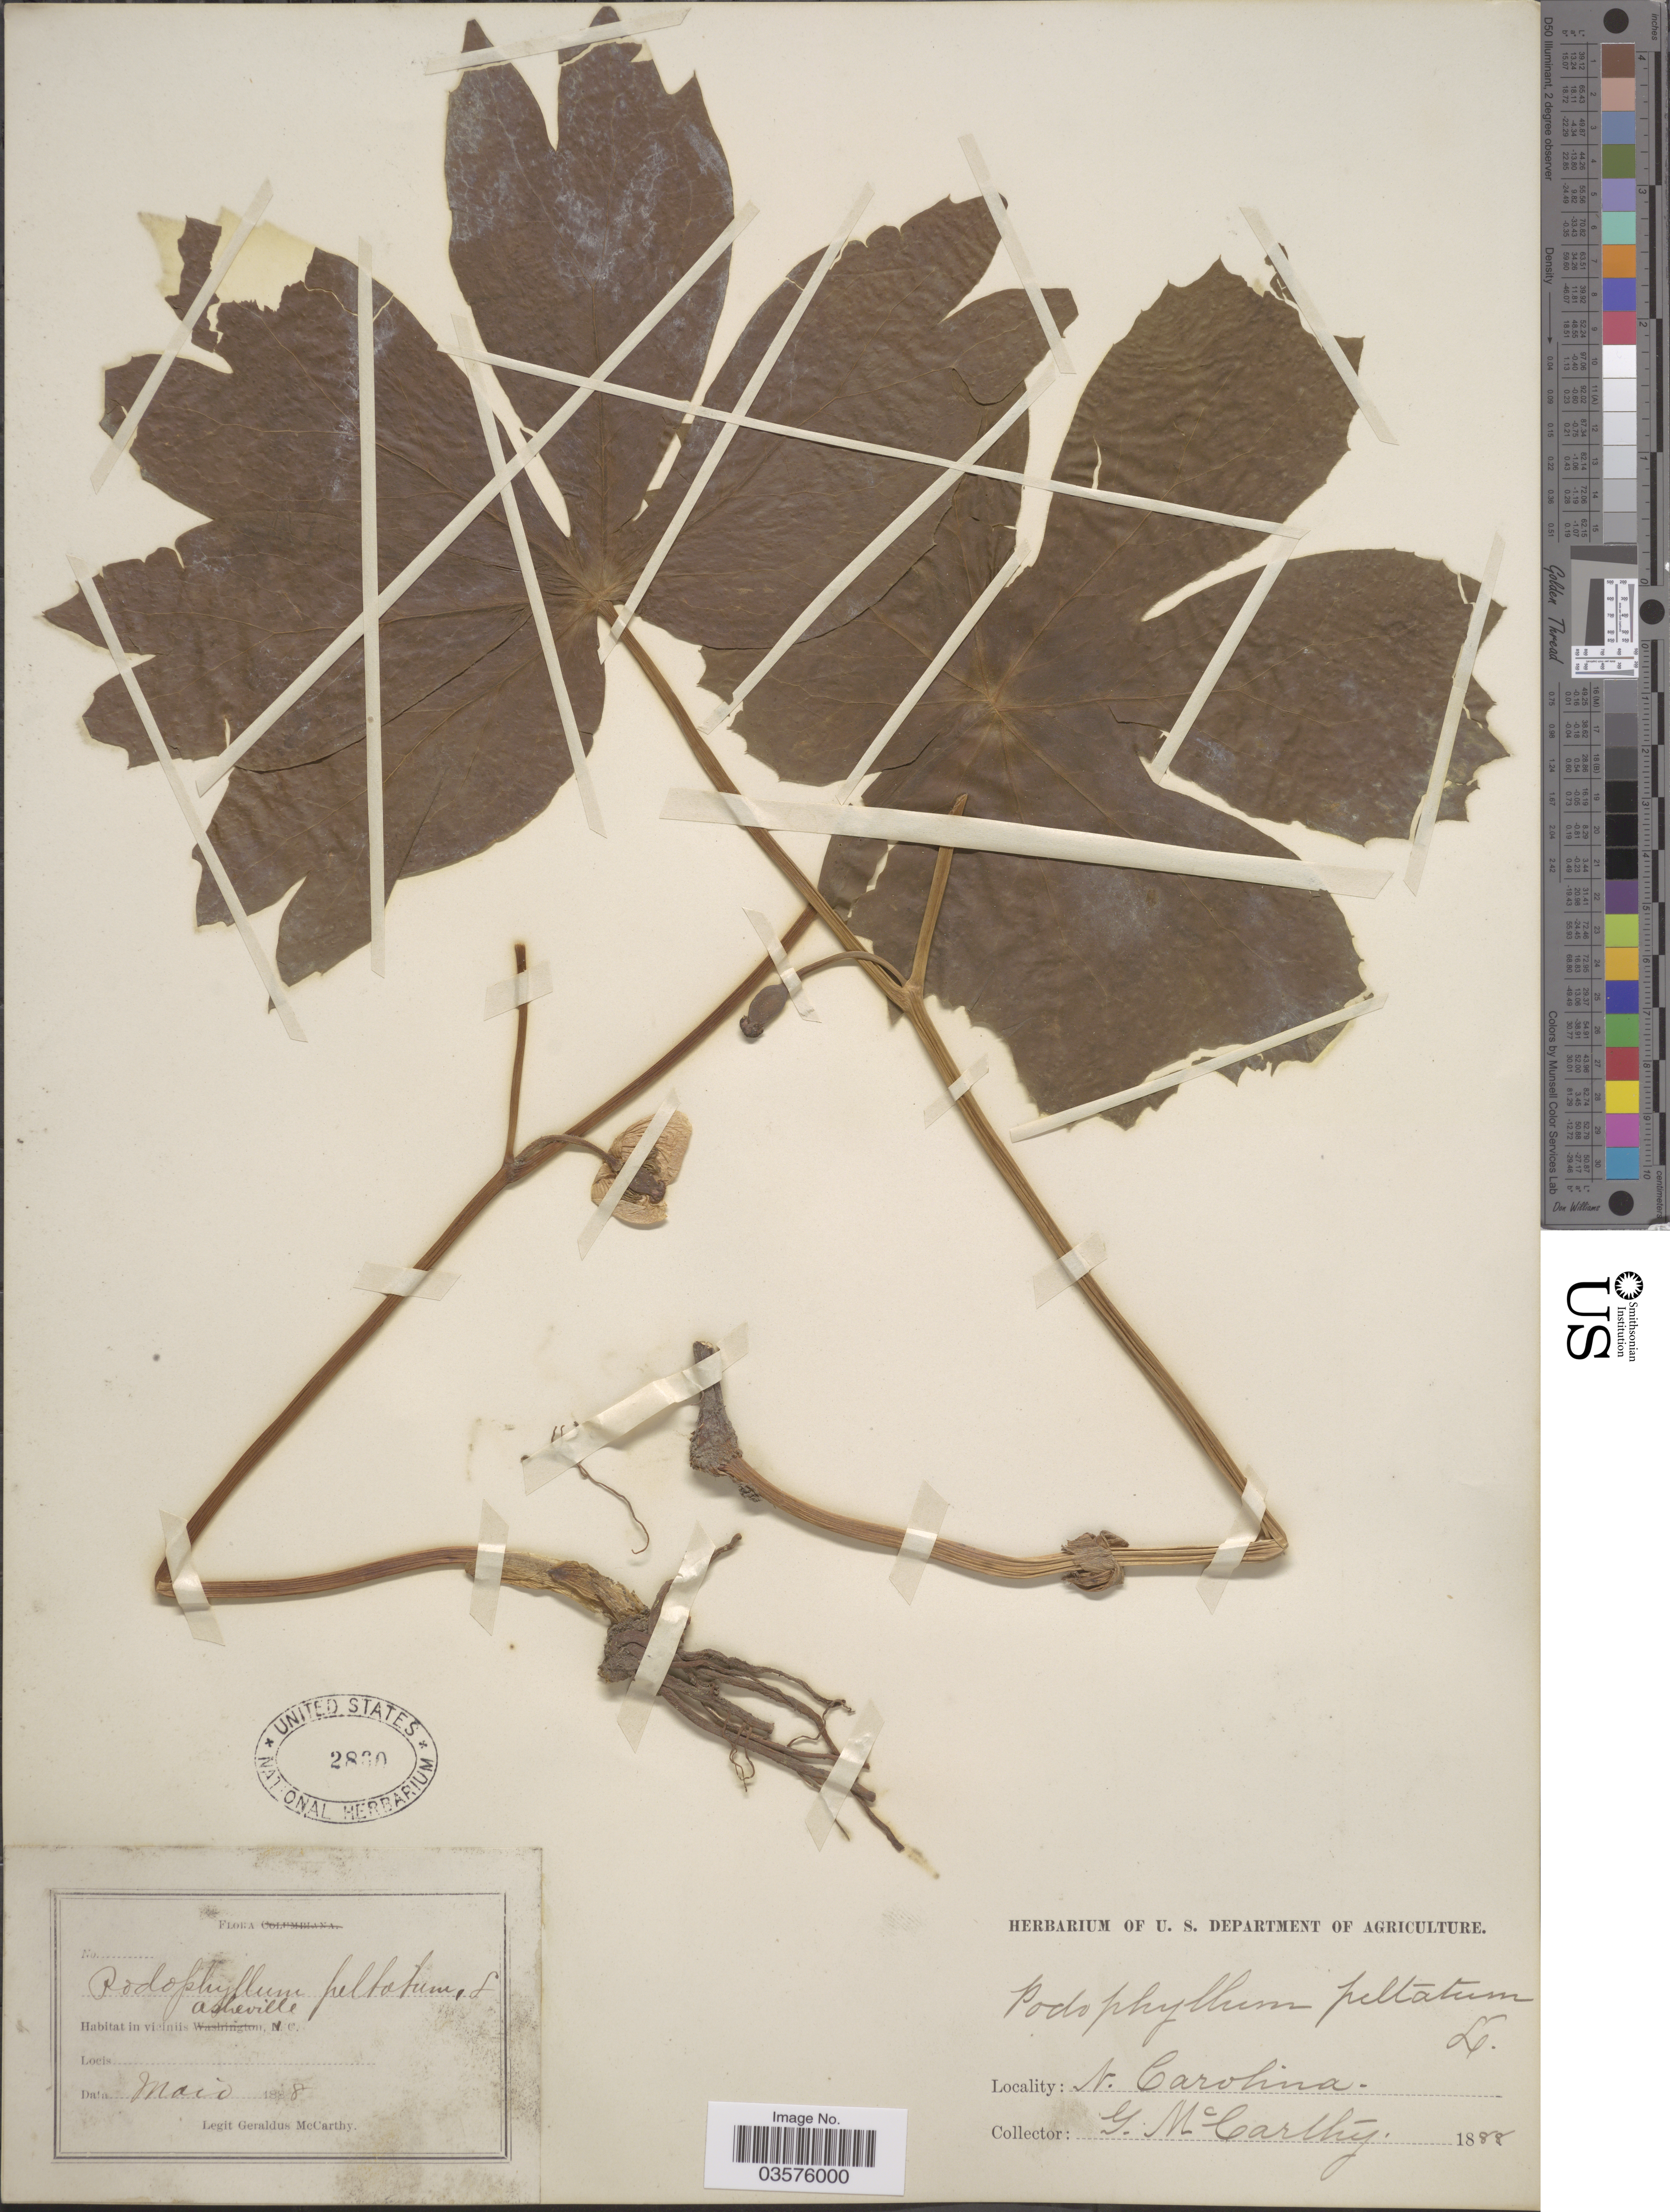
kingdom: Plantae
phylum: Tracheophyta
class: Magnoliopsida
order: Ranunculales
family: Berberidaceae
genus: Podophyllum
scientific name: Podophyllum peltatum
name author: L.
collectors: M. McCarthy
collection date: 1888-05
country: United States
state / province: North Carolina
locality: Viciniis Asheville.